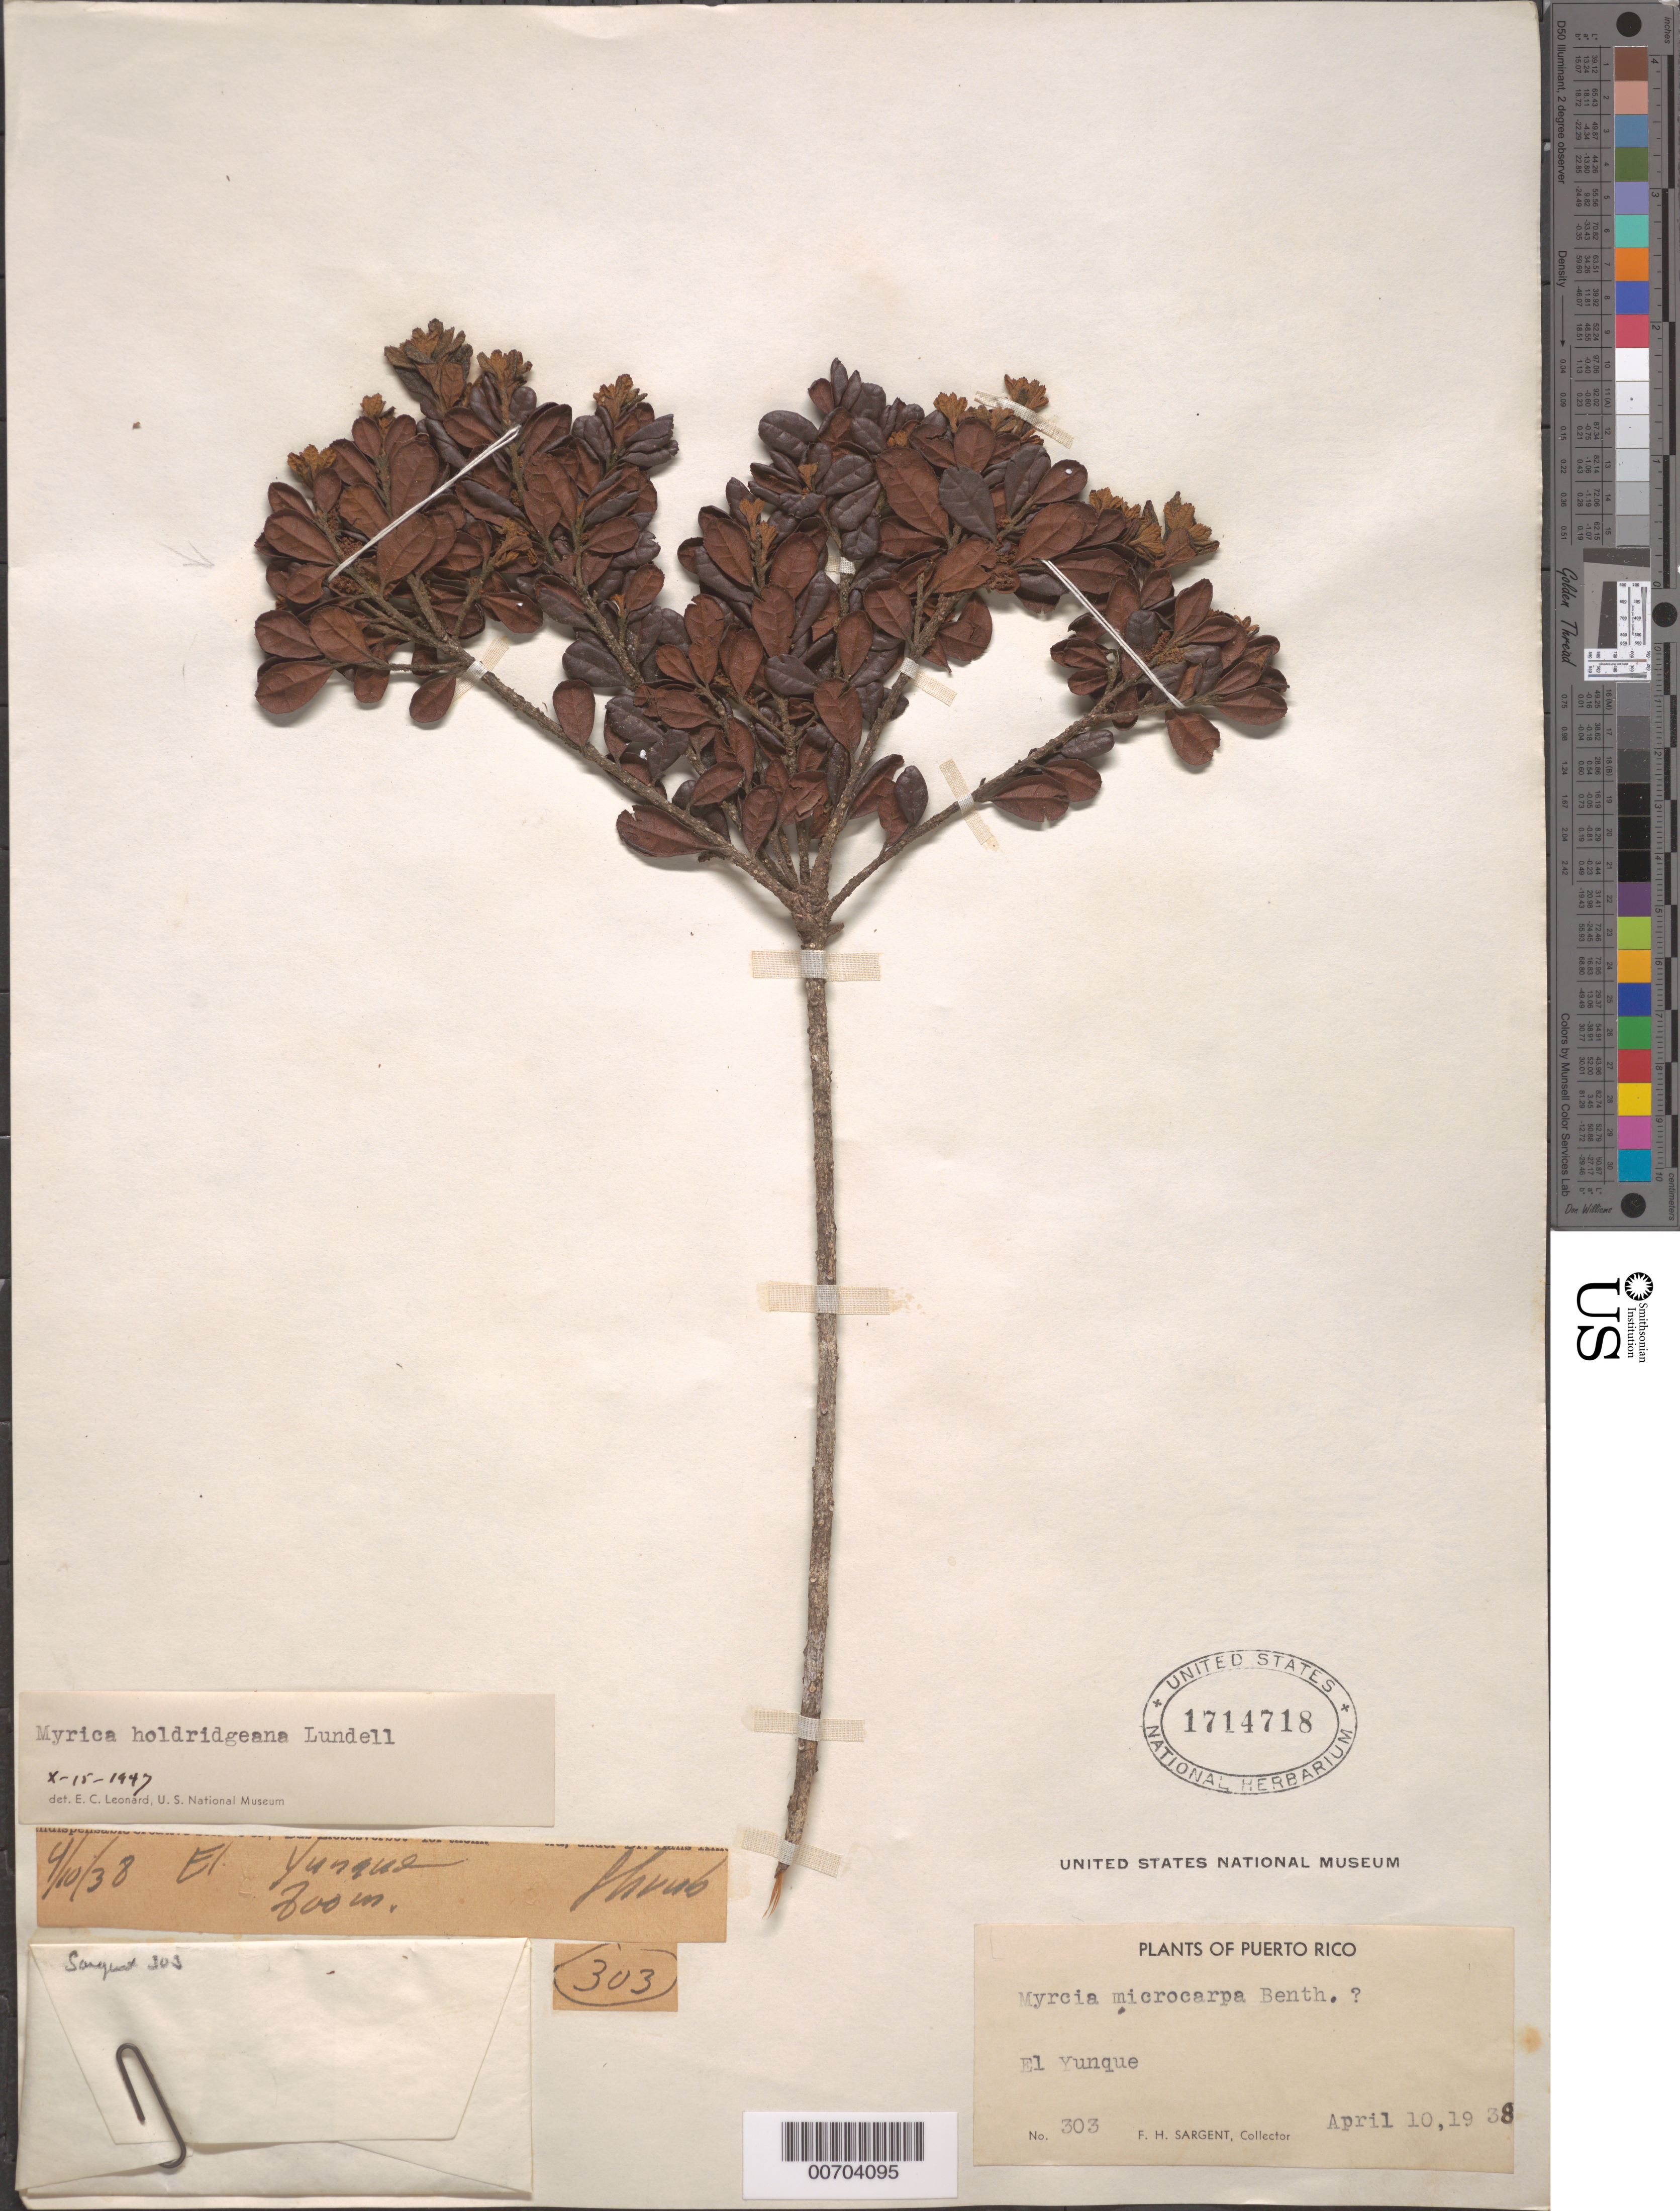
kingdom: Plantae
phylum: Tracheophyta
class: Magnoliopsida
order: Fagales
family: Myricaceae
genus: Morella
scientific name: Morella holdridgeana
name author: (Lundell) Wilbur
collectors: F. H. Sargent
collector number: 303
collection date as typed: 10 Apr 1938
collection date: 1938-04-10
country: Puerto Rico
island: Greater Antilles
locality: El Yunque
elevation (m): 300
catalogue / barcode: US 1714718